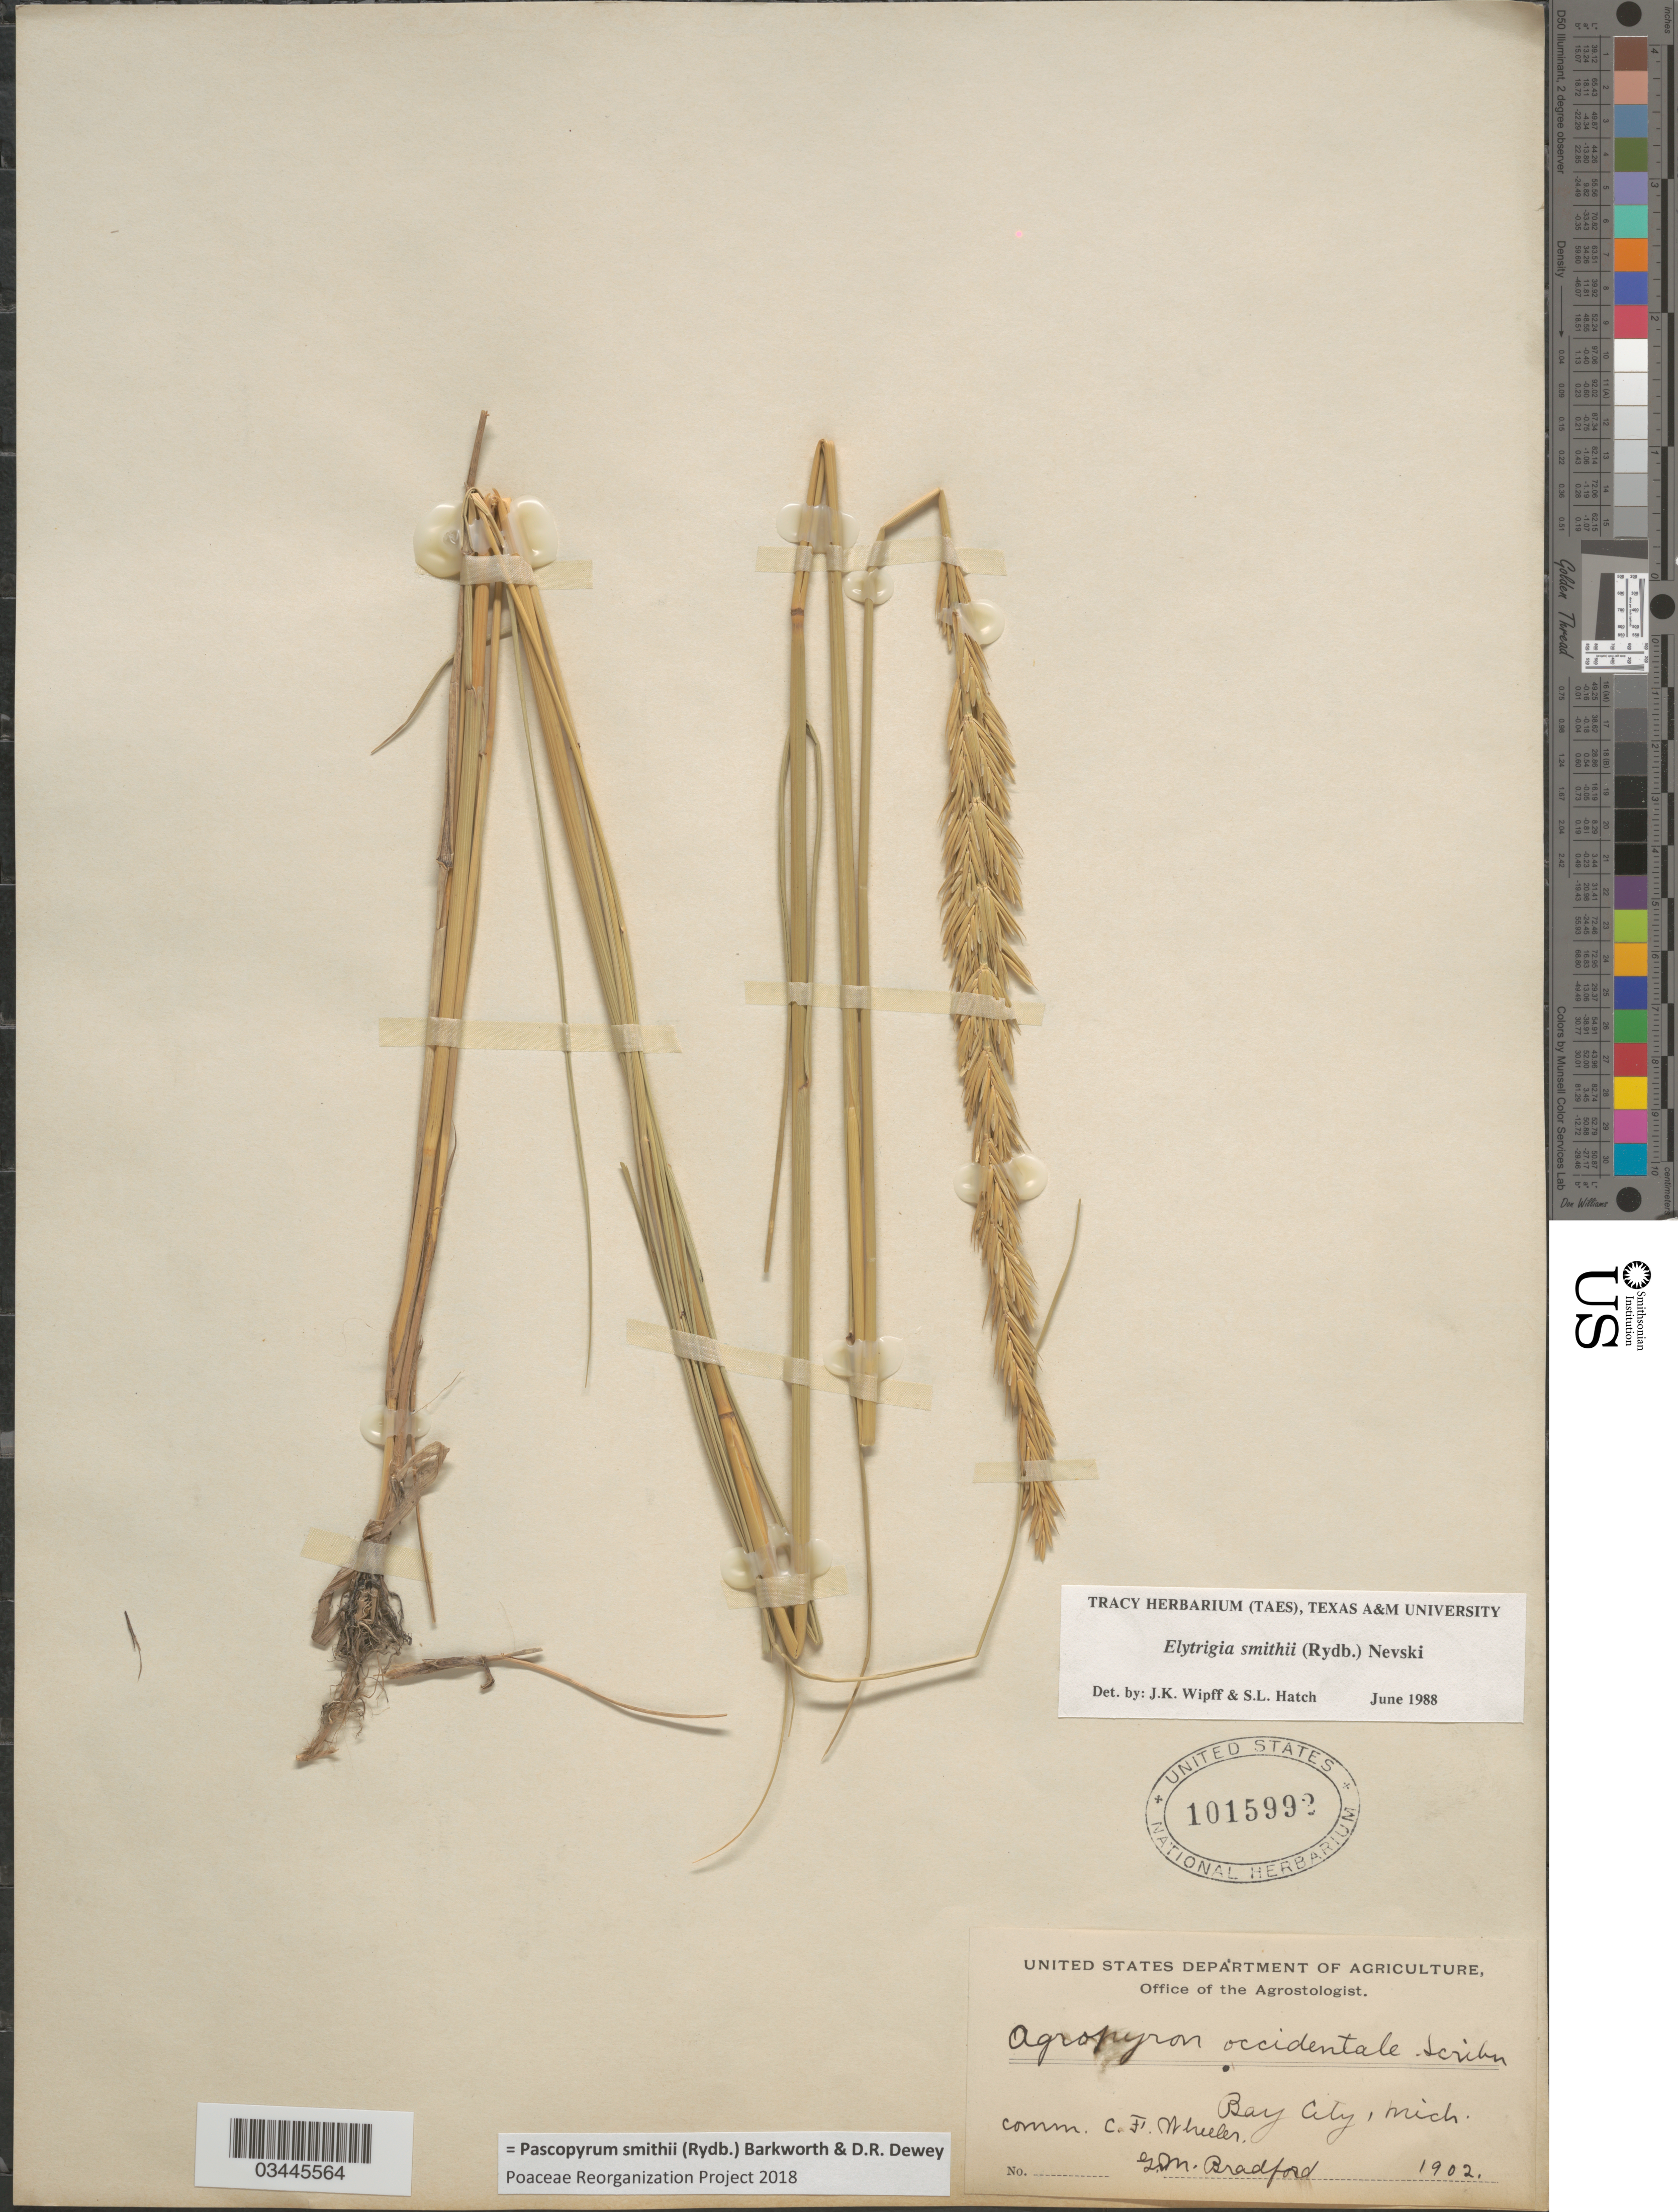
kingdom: Plantae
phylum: Tracheophyta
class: Liliopsida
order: Poales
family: Poaceae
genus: Pascopyrum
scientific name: Pascopyrum smithii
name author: (Rydb.) Barkworth & Dewey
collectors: G. Bradford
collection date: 1902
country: United States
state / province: Michigan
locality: Bay City.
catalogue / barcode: US 1015992